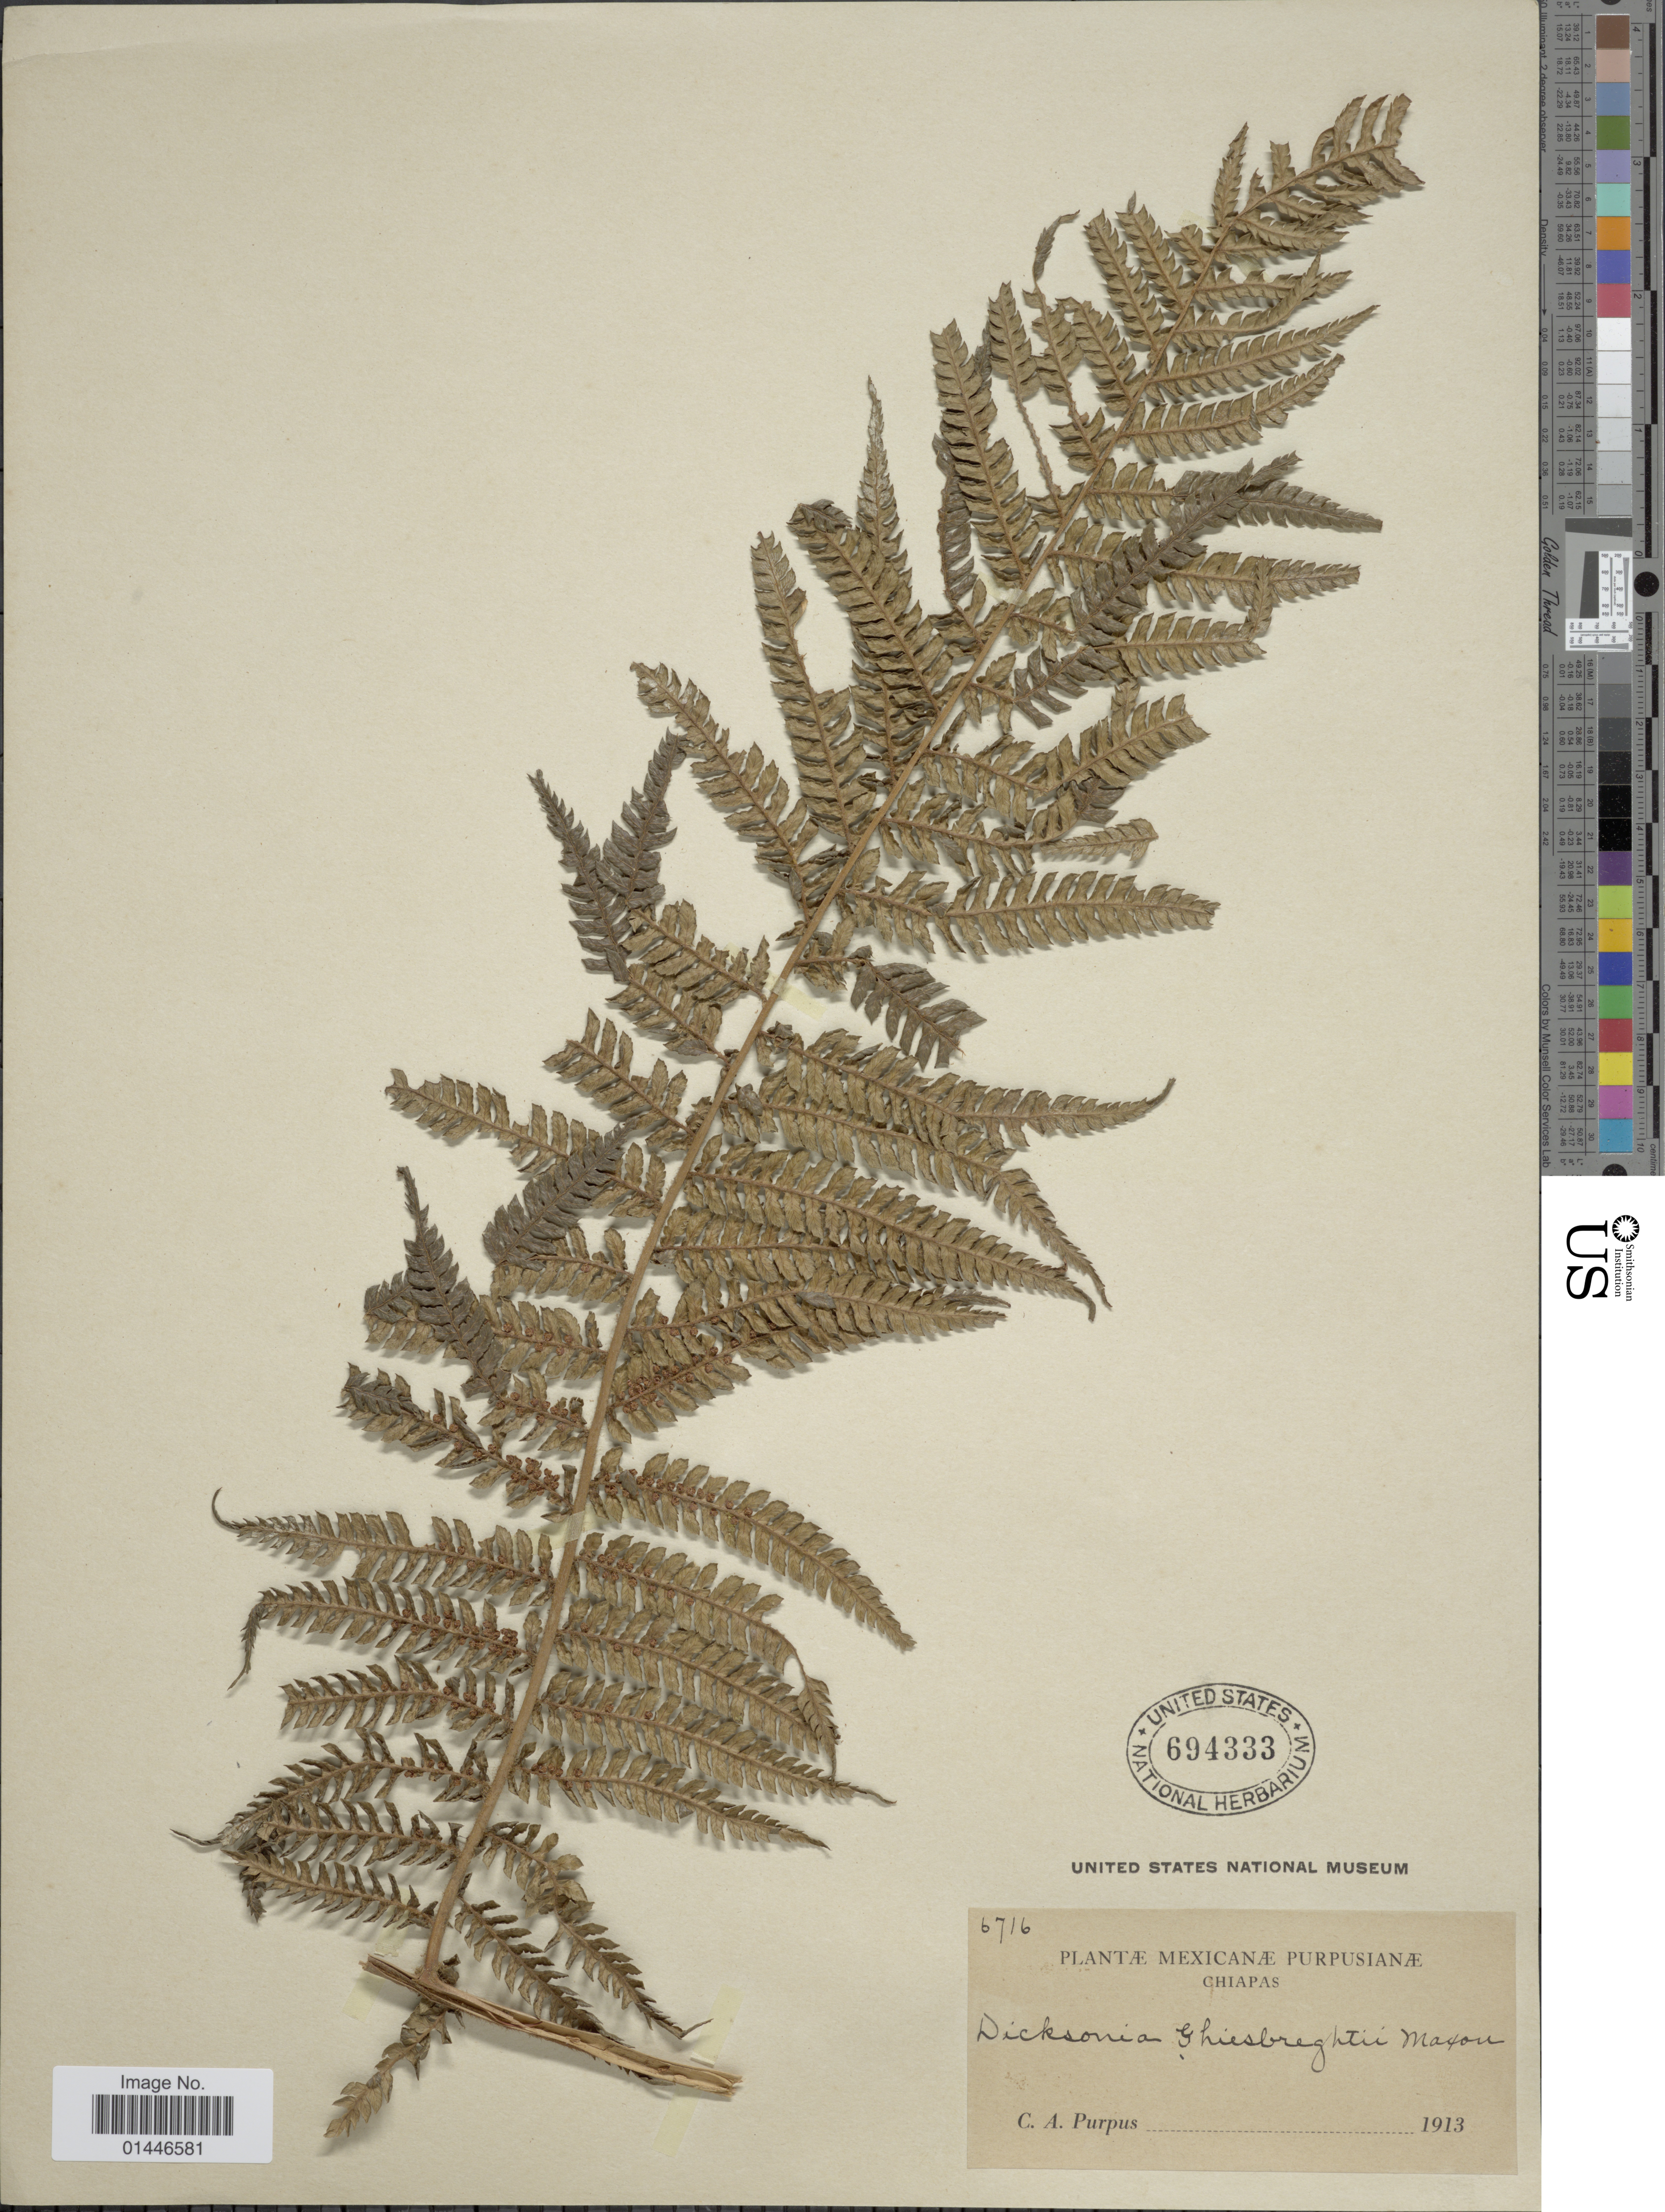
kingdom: Plantae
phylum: Tracheophyta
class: Polypodiopsida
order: Cyatheales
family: Dicksoniaceae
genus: Dicksonia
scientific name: Dicksonia gigantea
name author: H. Karst.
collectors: C. A. Purpus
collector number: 6716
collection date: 1913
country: Mexico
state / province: Chiapas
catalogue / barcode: US 694333